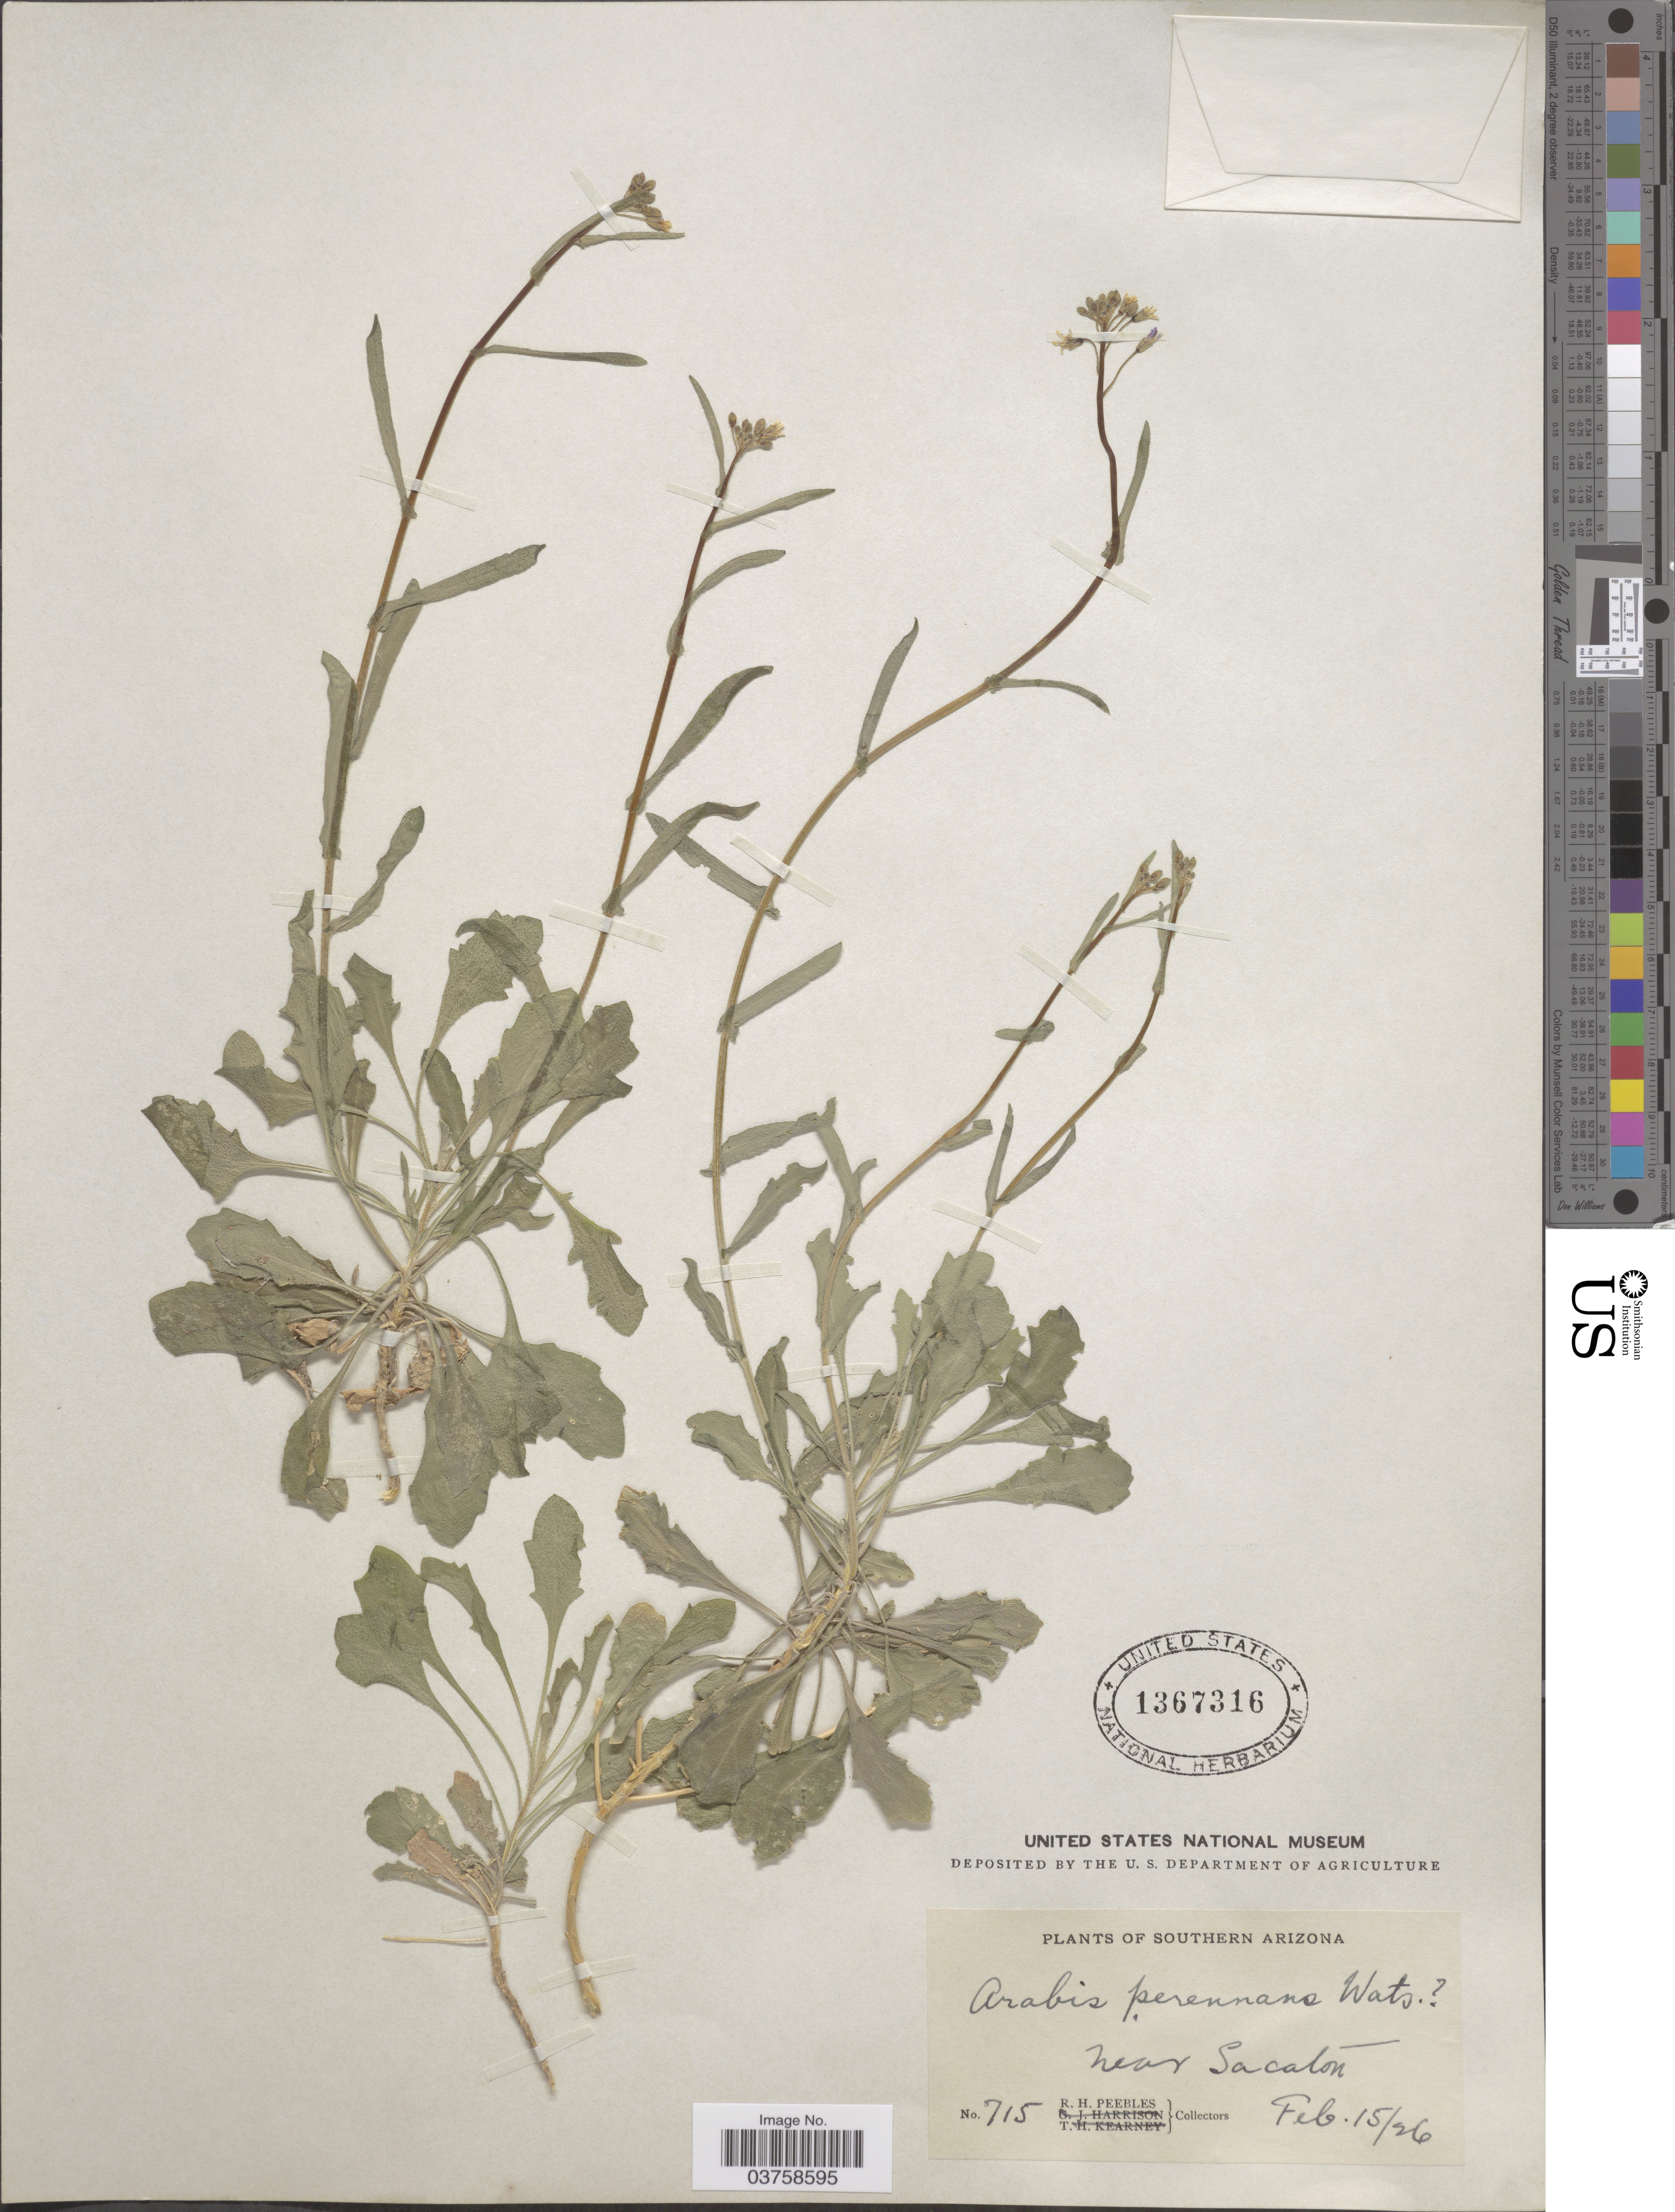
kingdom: Plantae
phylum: Tracheophyta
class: Magnoliopsida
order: Brassicales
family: Brassicaceae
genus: Arabis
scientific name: Arabis perennans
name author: S. Watson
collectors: R. H. Peebles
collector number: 715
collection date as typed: Transcribed d/m/y: 15/2/26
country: United States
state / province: Arizona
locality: Southern Arizona. Near Sacaton.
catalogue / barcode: US 1367316